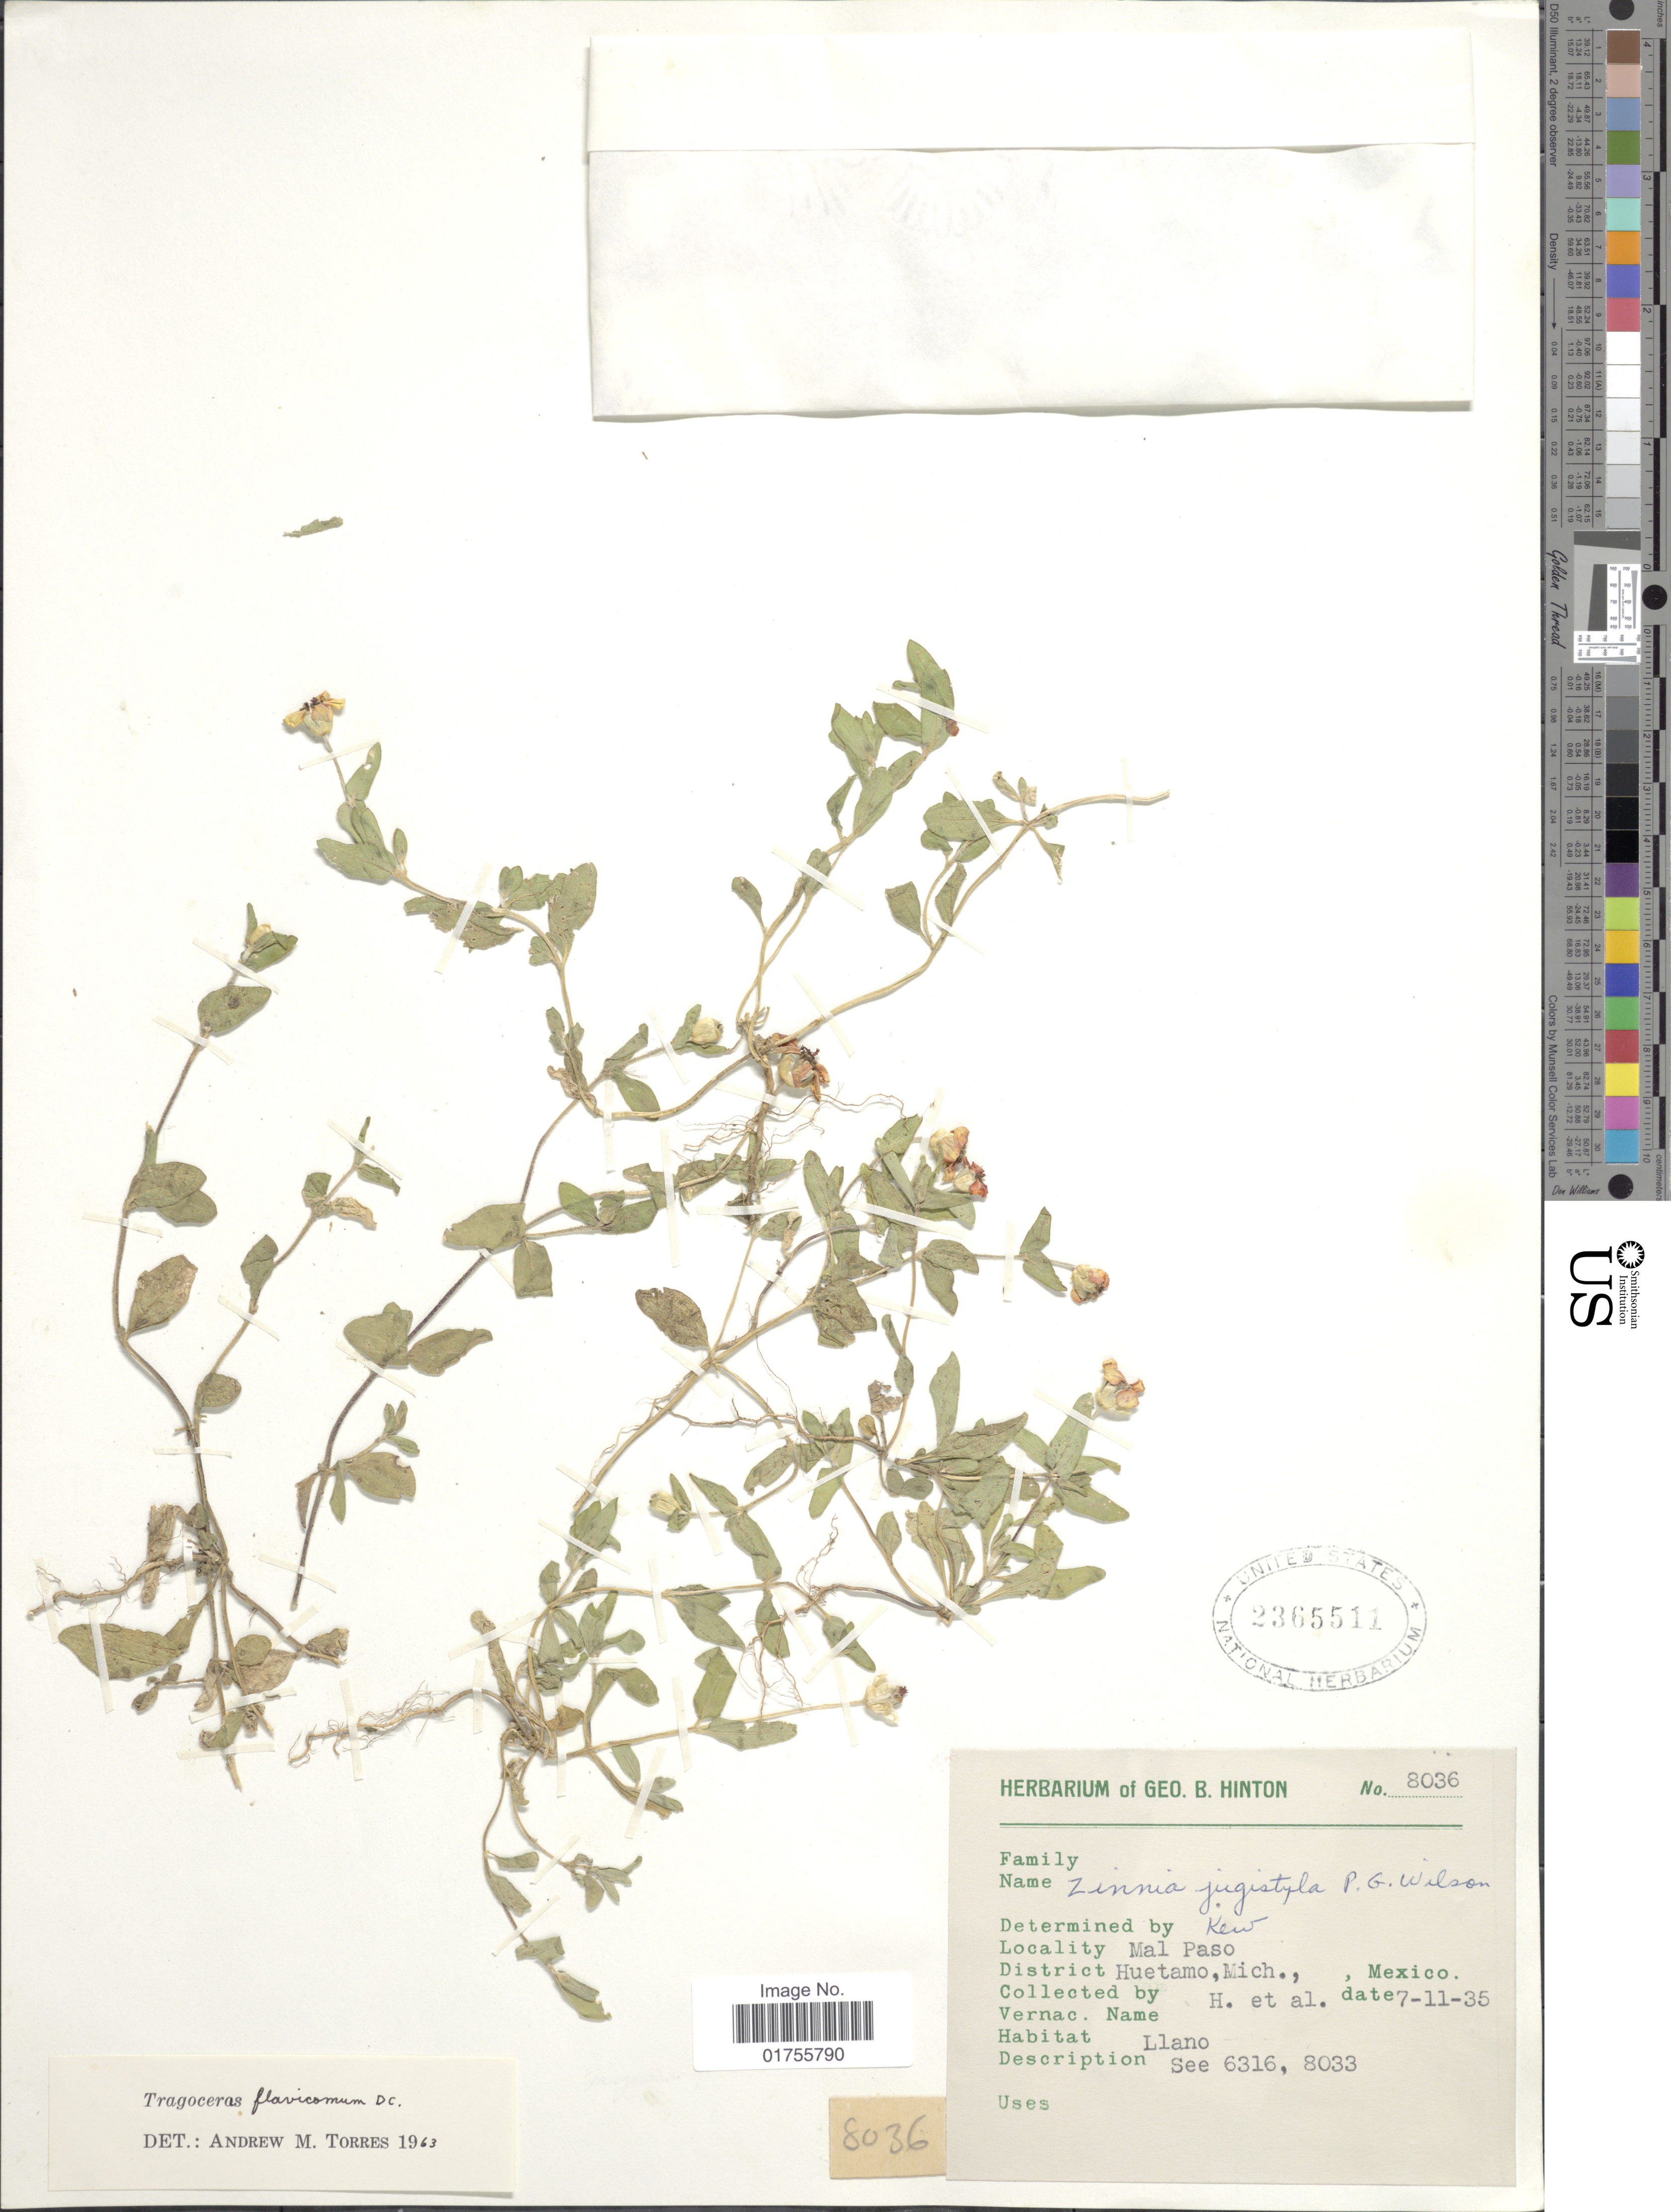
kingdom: Plantae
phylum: Tracheophyta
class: Magnoliopsida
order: Asterales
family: Asteraceae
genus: Tragoceros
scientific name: Tragoceros flavicomum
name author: DC.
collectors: G. B. Hinton & et al.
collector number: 8036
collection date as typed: Transcribed d/m/y: 11/7/35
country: Mexico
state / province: Michoacán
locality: Mal Paso, District Huetamo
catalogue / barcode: US 2365511